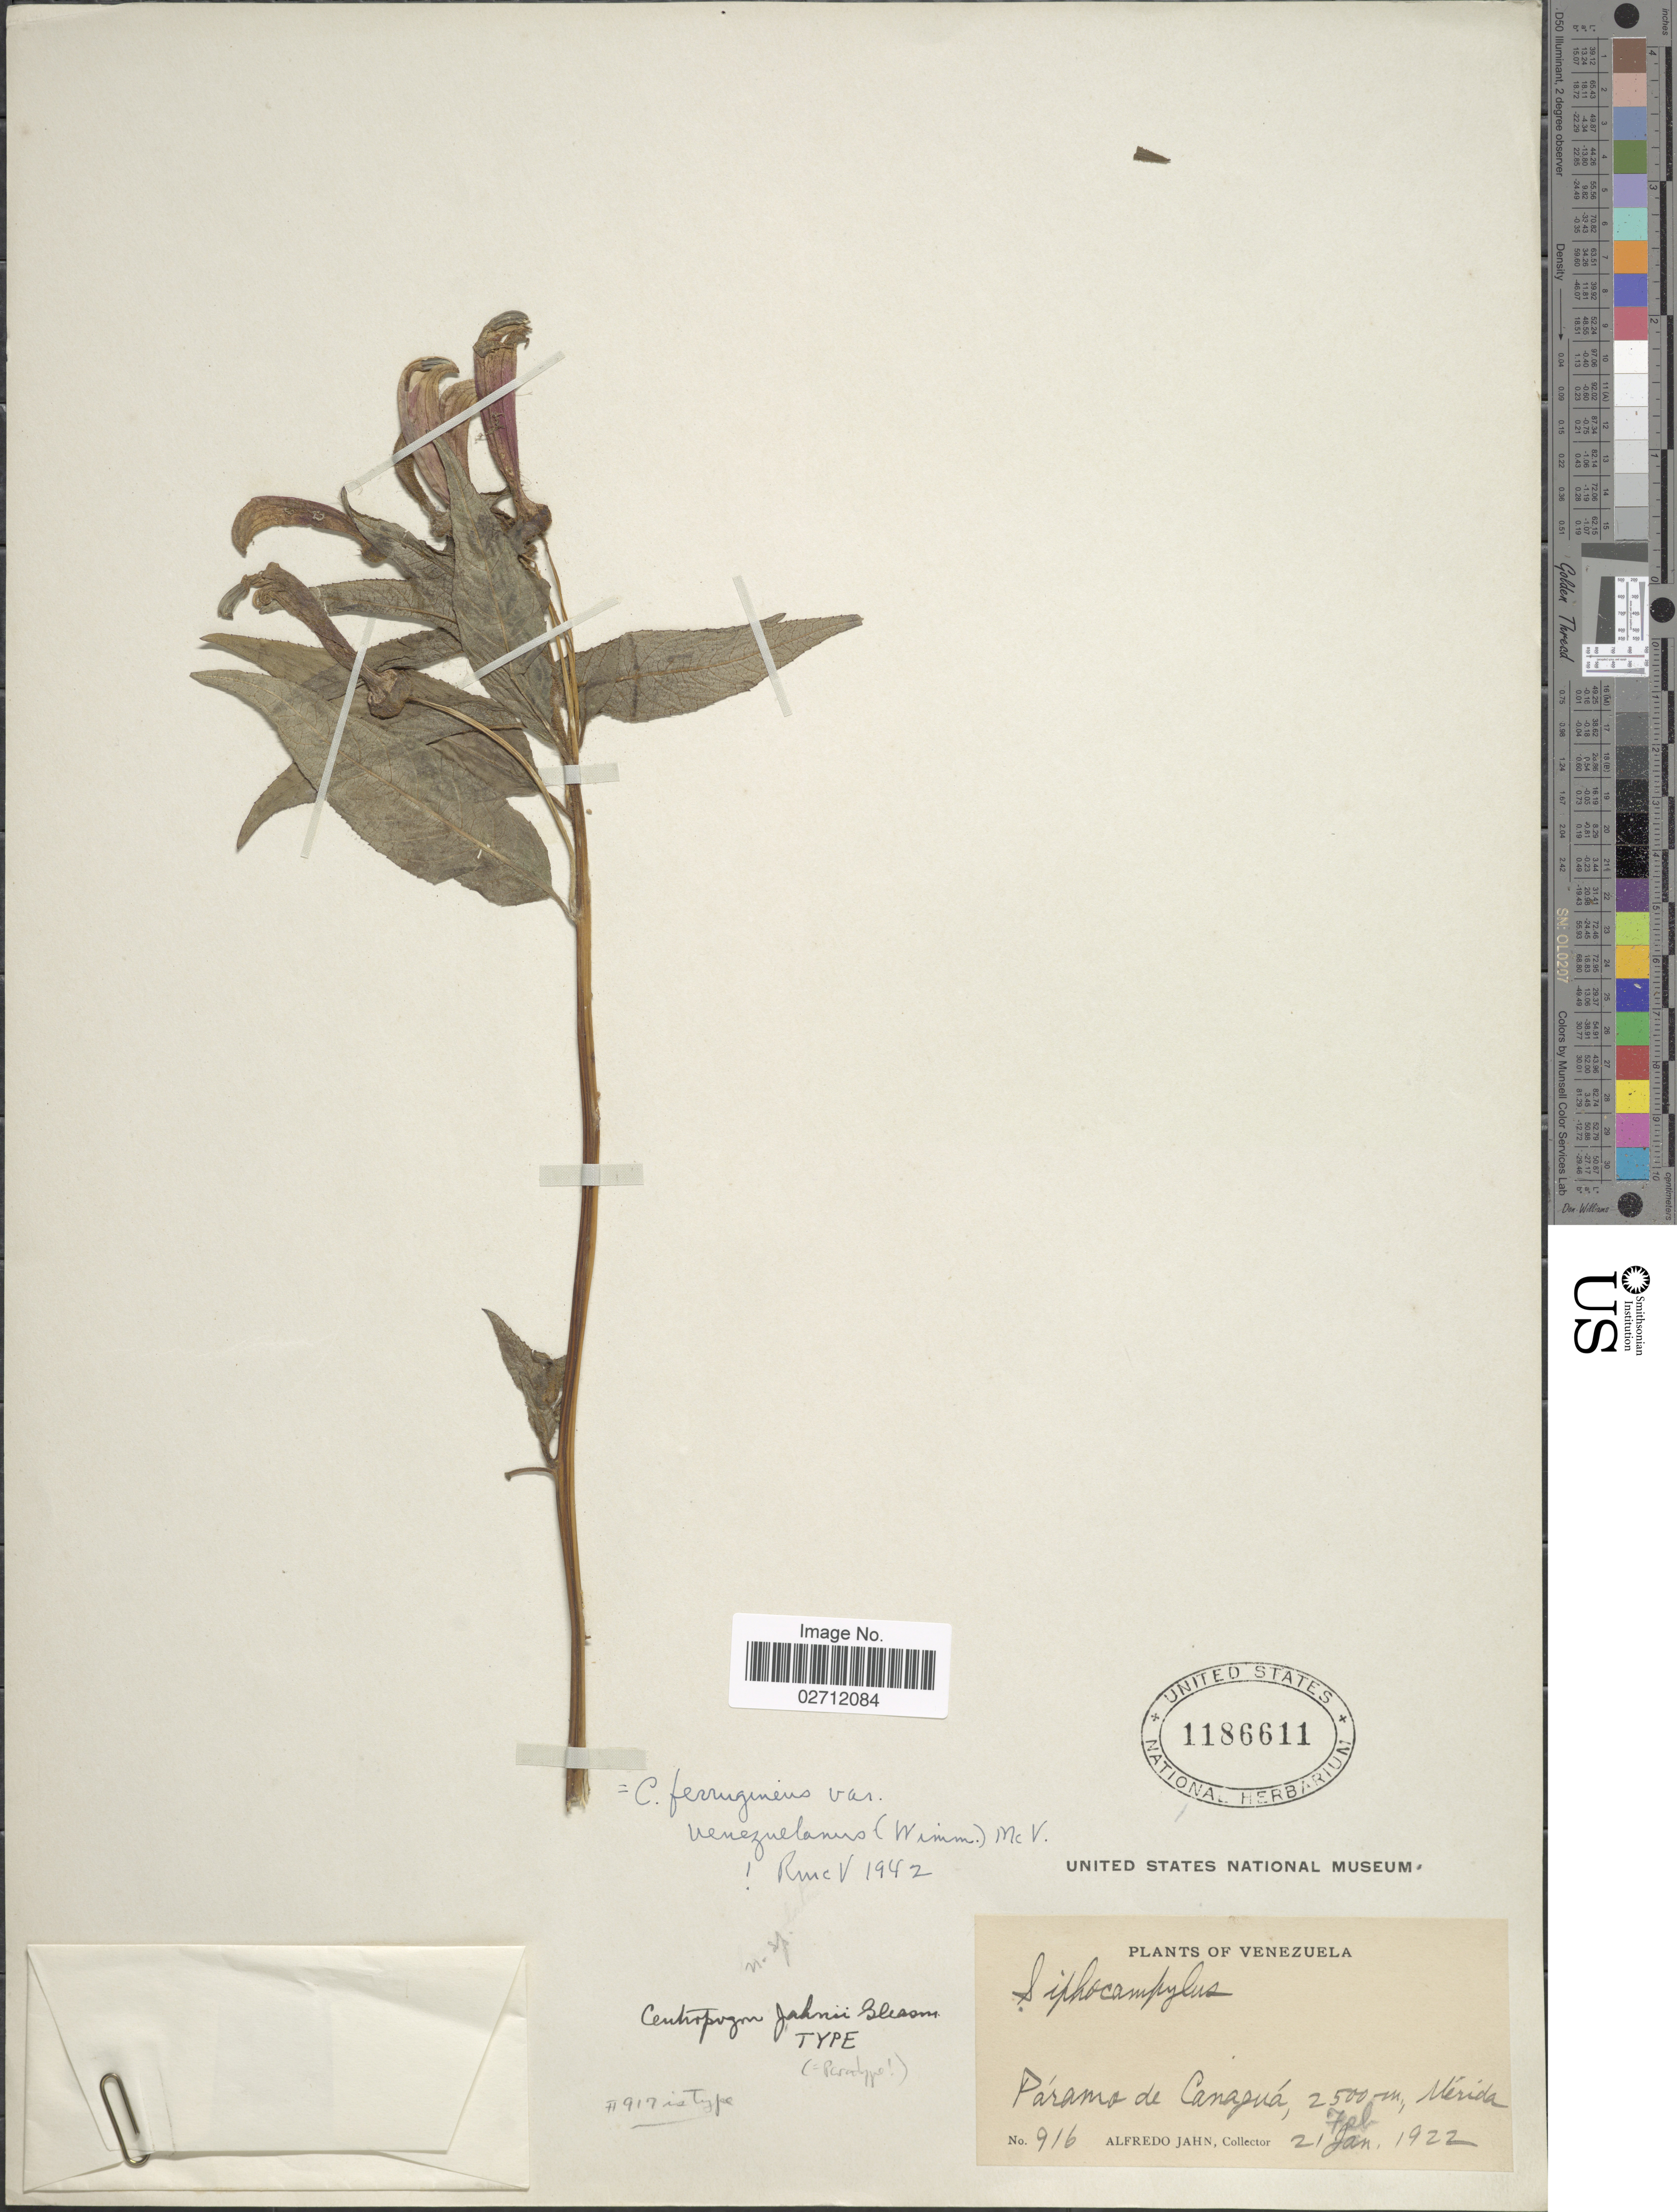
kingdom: Plantae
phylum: Tracheophyta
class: Magnoliopsida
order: Asterales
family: Campanulaceae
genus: Centropogon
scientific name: Centropogon ferrugineus var. venezuelanus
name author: (E. Wimm.) McVaugh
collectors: A. Jahn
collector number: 916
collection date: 1922-01-21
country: Venezuela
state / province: Mérida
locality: Paramo de Canagua.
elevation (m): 2500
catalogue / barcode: US 1186611